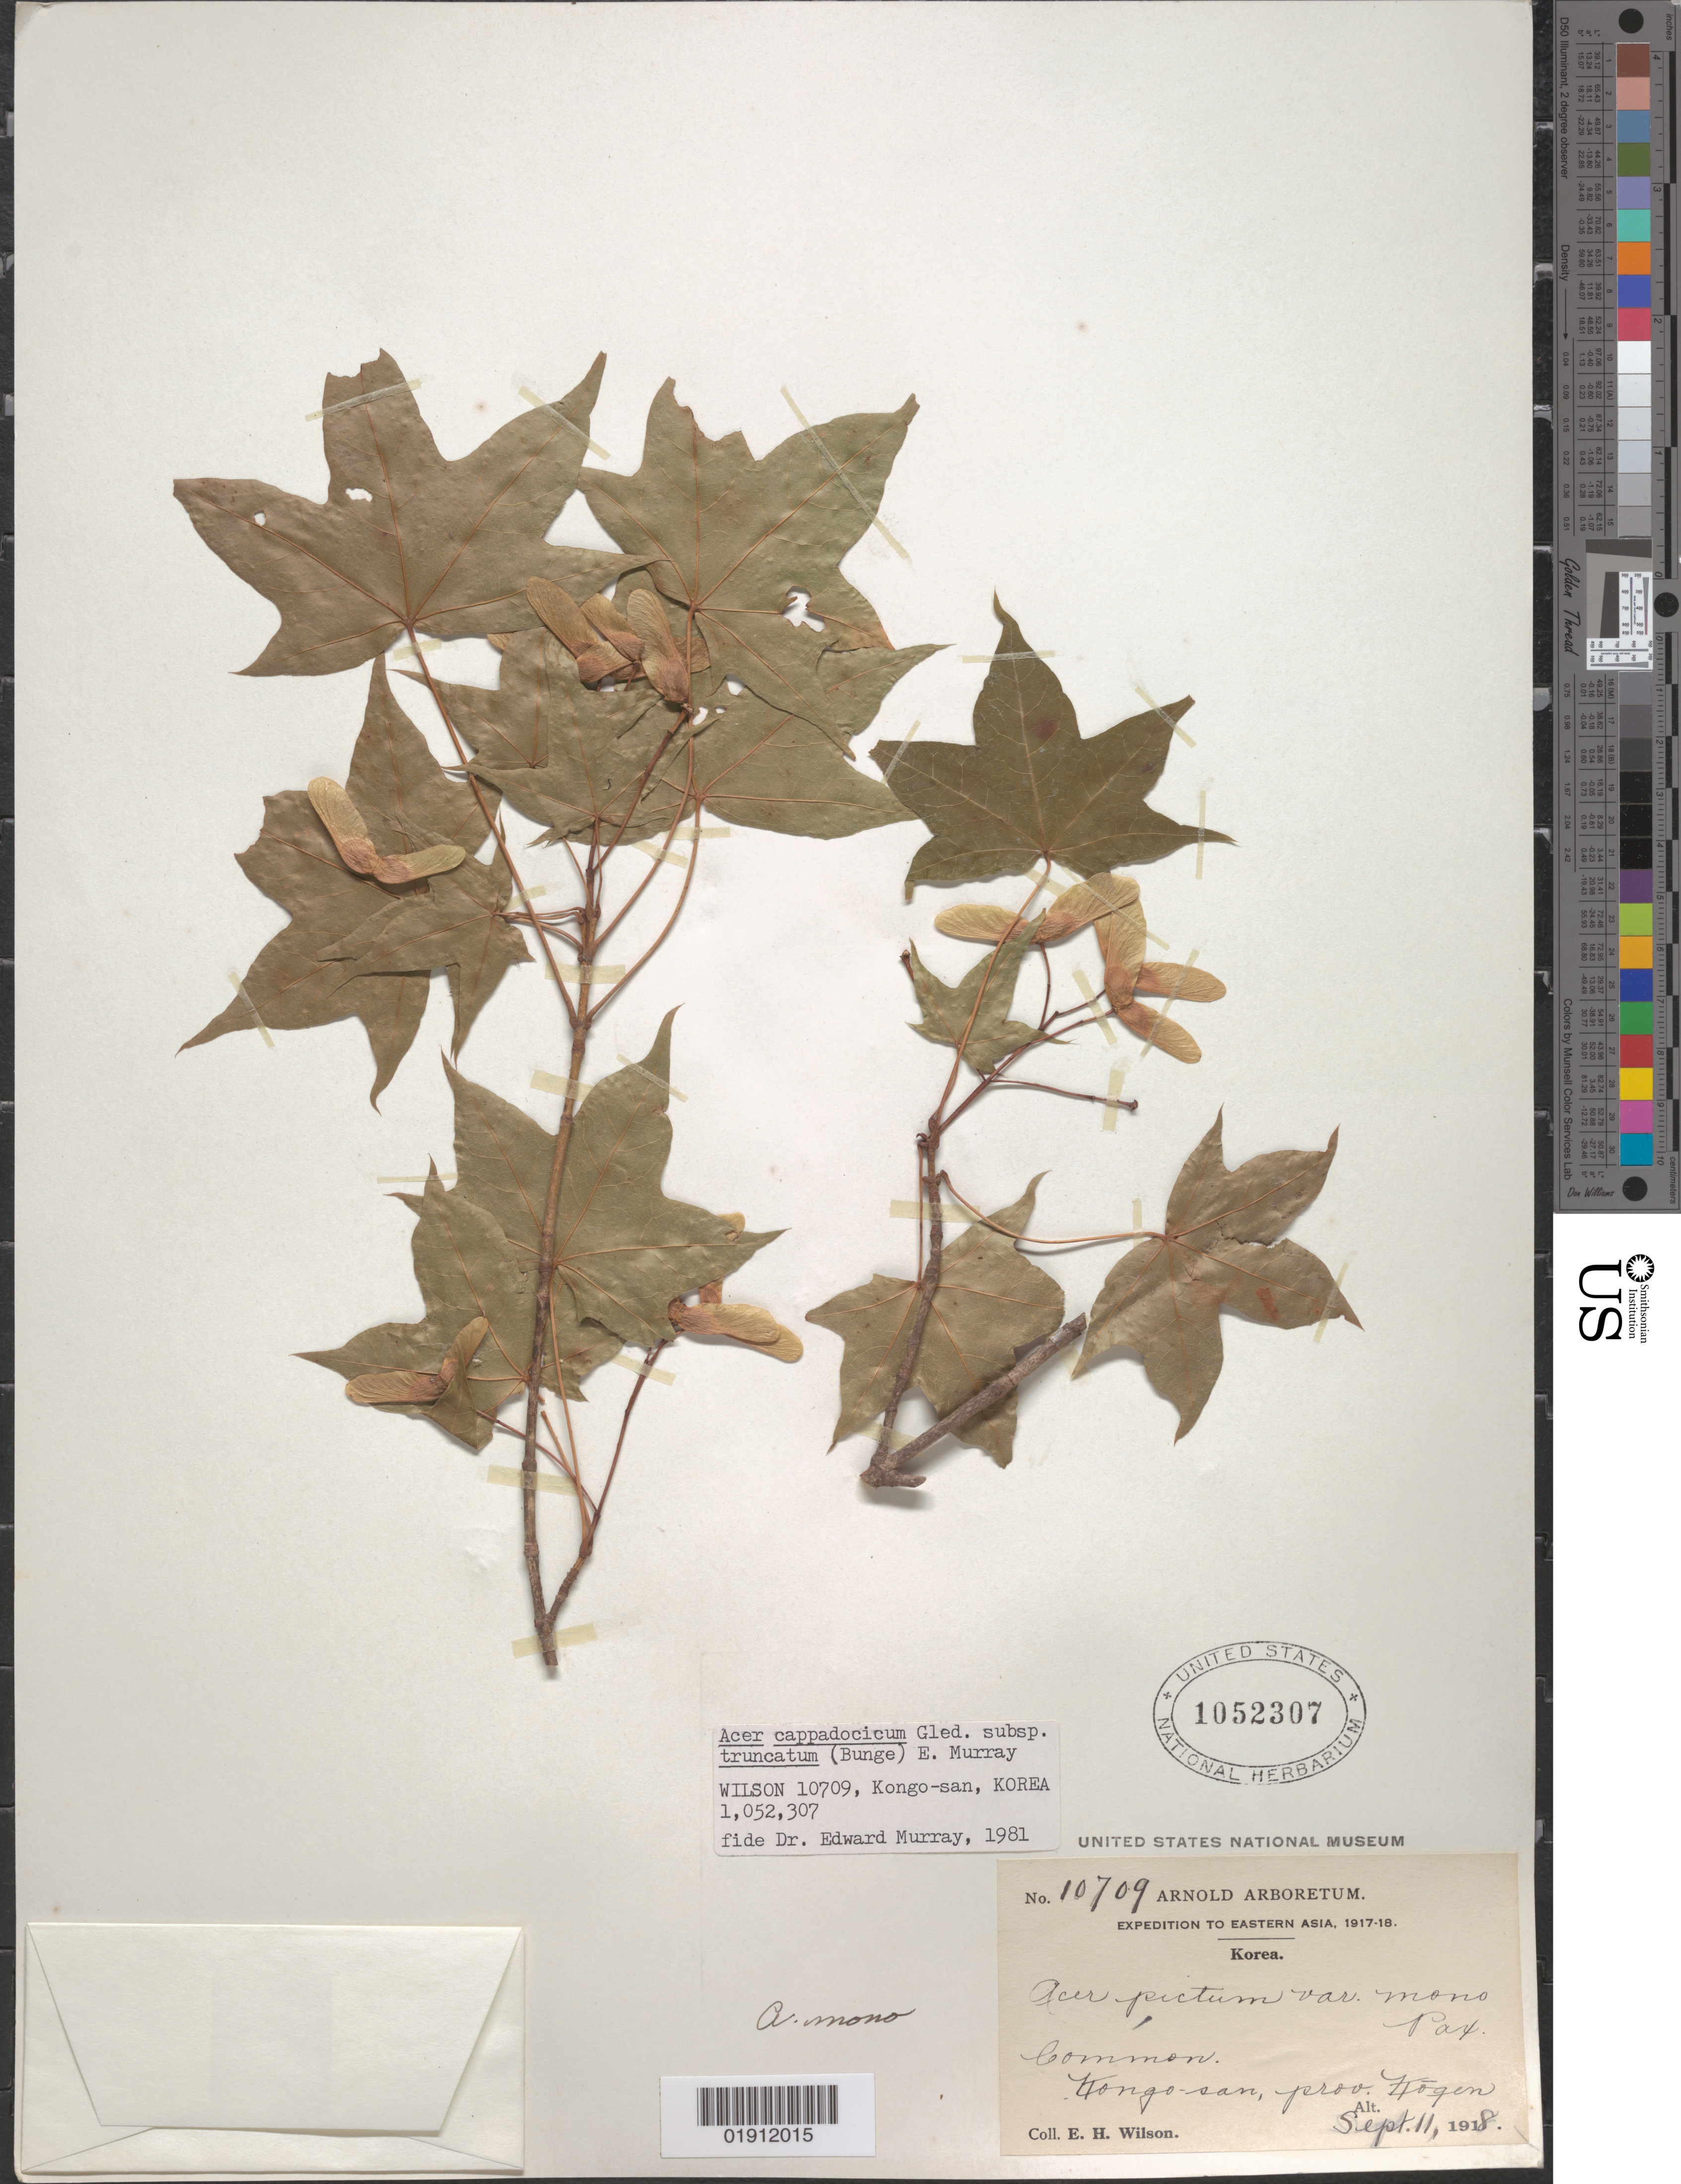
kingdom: Plantae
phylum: Tracheophyta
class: Magnoliopsida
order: Sapindales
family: Sapindaceae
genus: Acer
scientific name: Acer cappadocicum subsp. truncatum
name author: (Bunge) A.E. Murray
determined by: Murray, Edward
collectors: E. H. Wilson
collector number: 10709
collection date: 1918-09-11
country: North Korea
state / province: Kangwon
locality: Prov. Kogen, [Kangwŏn-do], Kango-san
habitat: Common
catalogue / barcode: US 1052307